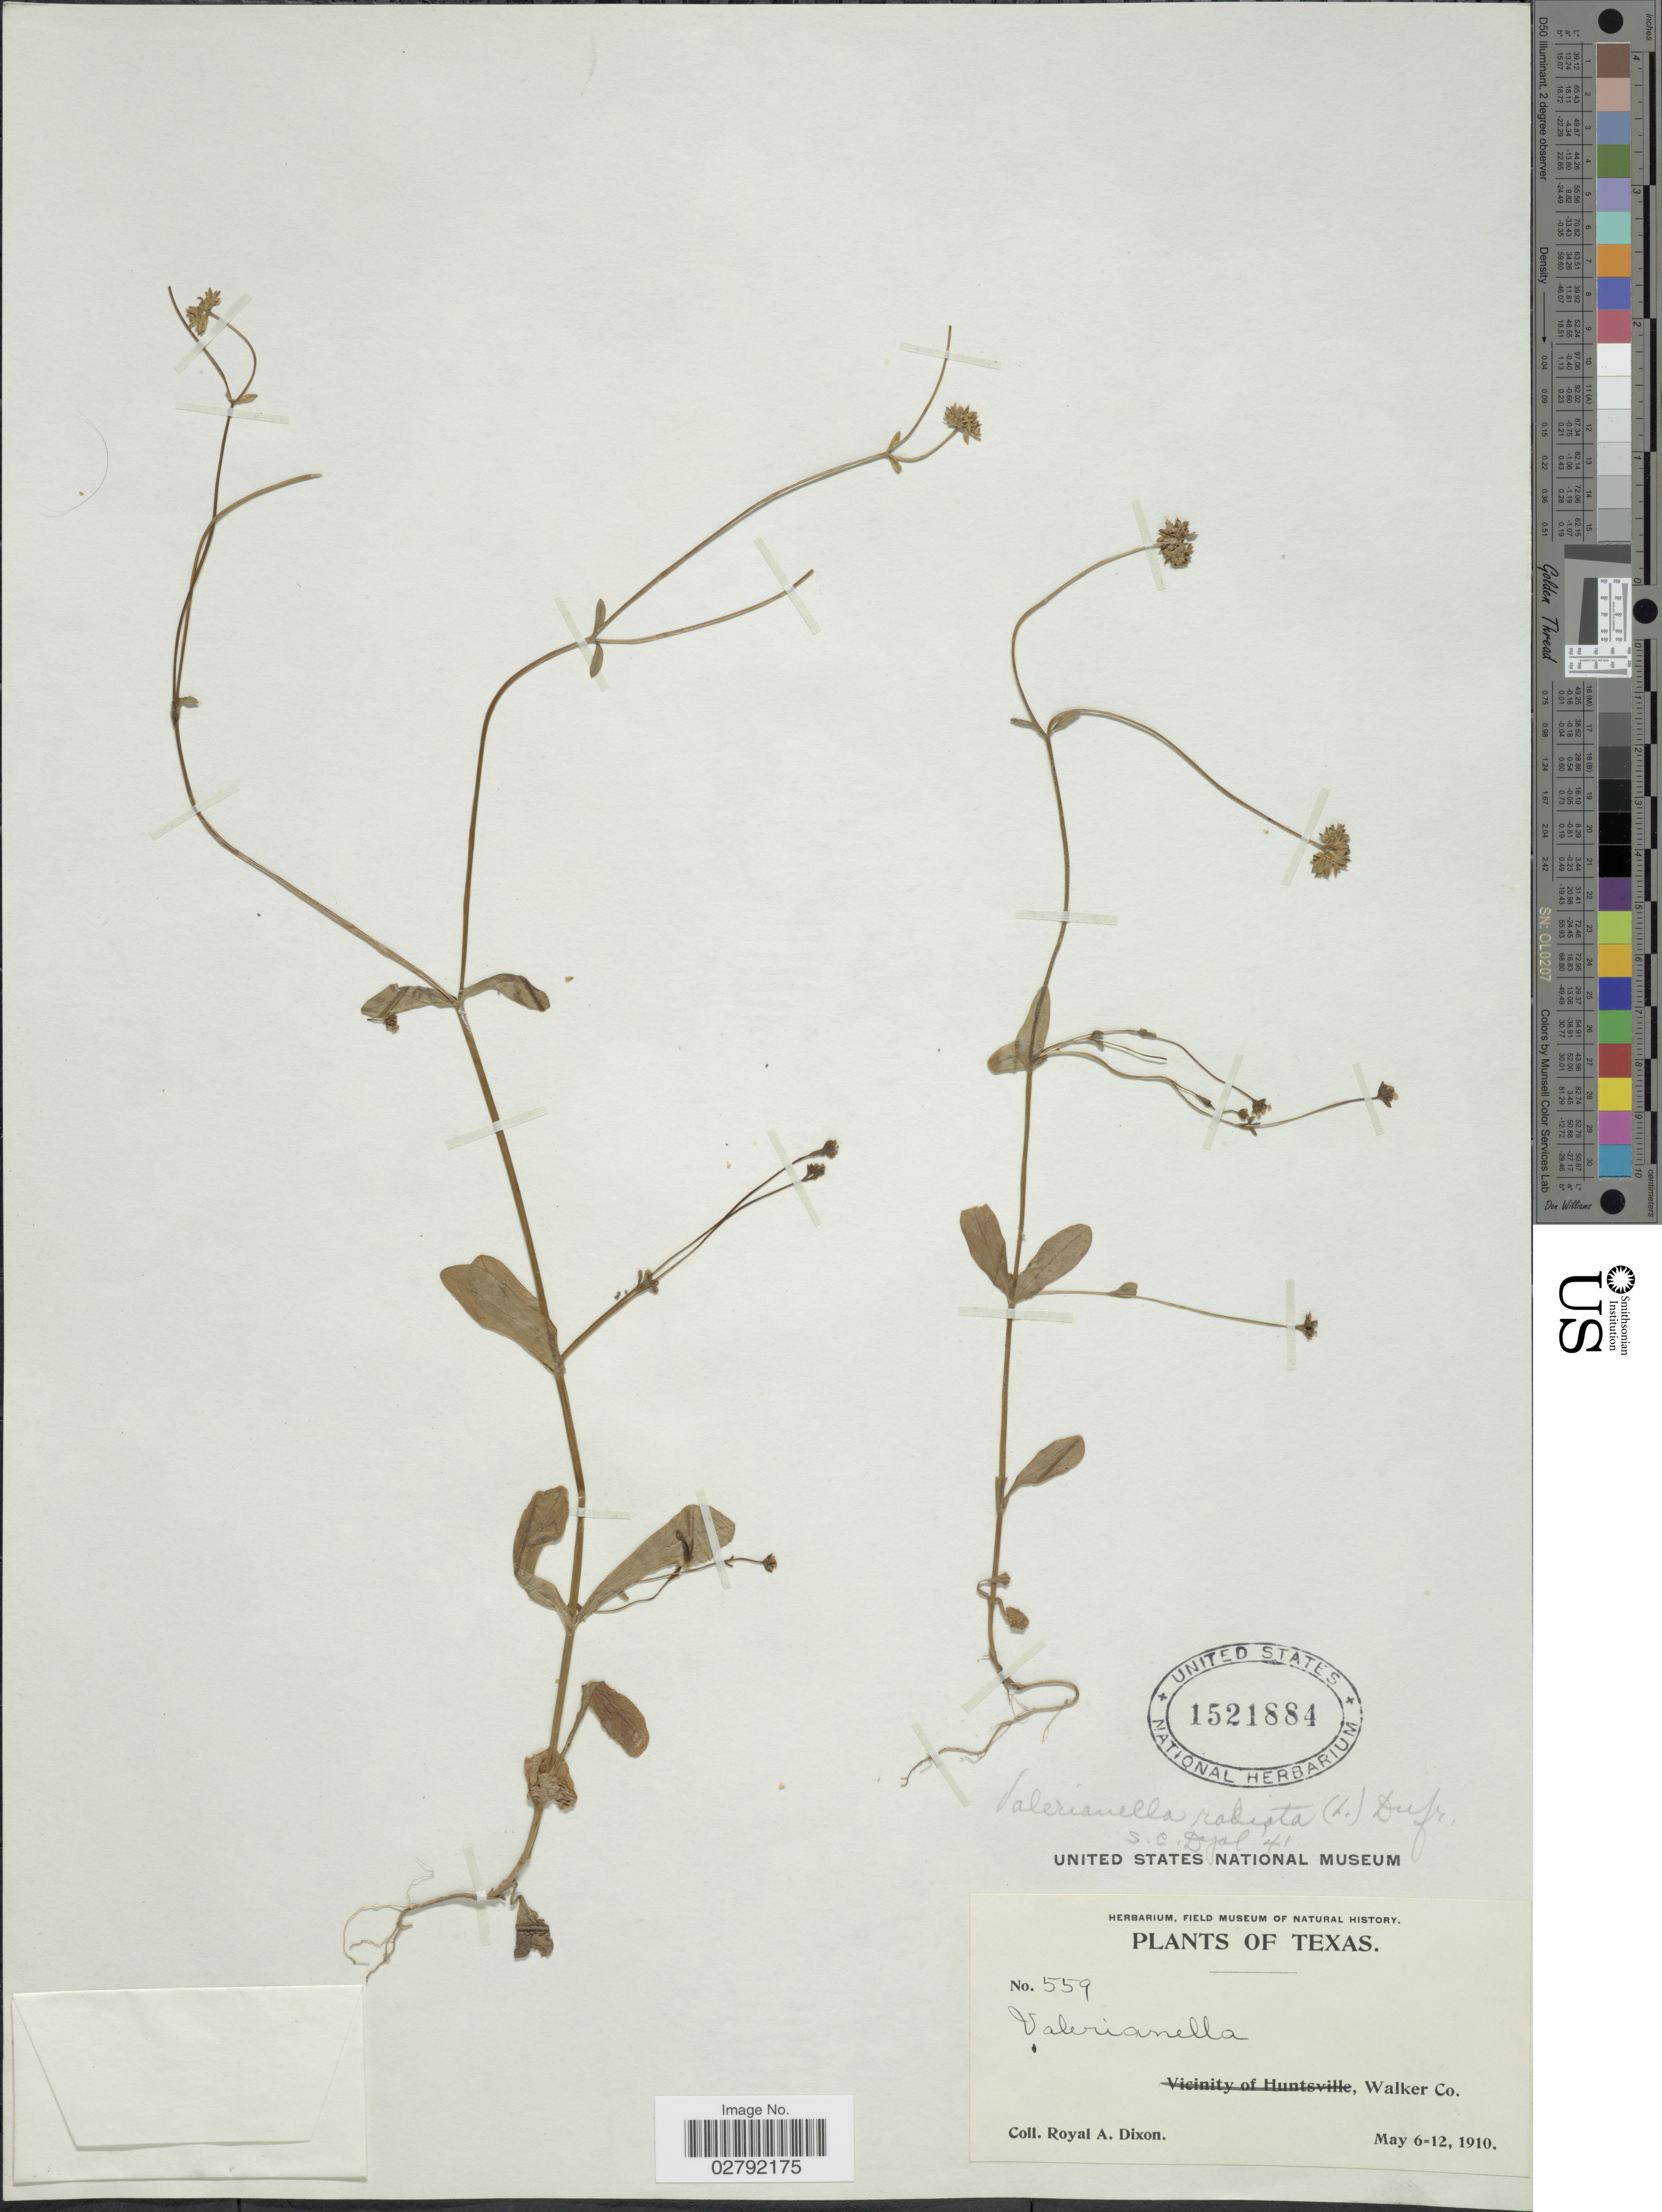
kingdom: Plantae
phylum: Tracheophyta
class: Magnoliopsida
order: Dipsacales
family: Caprifoliaceae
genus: Valerianella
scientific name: Valerianella radiata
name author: (L.) Dufr.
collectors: R. A. Dixon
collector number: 559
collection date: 1910-05-06/1910-05-12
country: United States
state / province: Texas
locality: Walker Co.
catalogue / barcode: US 1521884